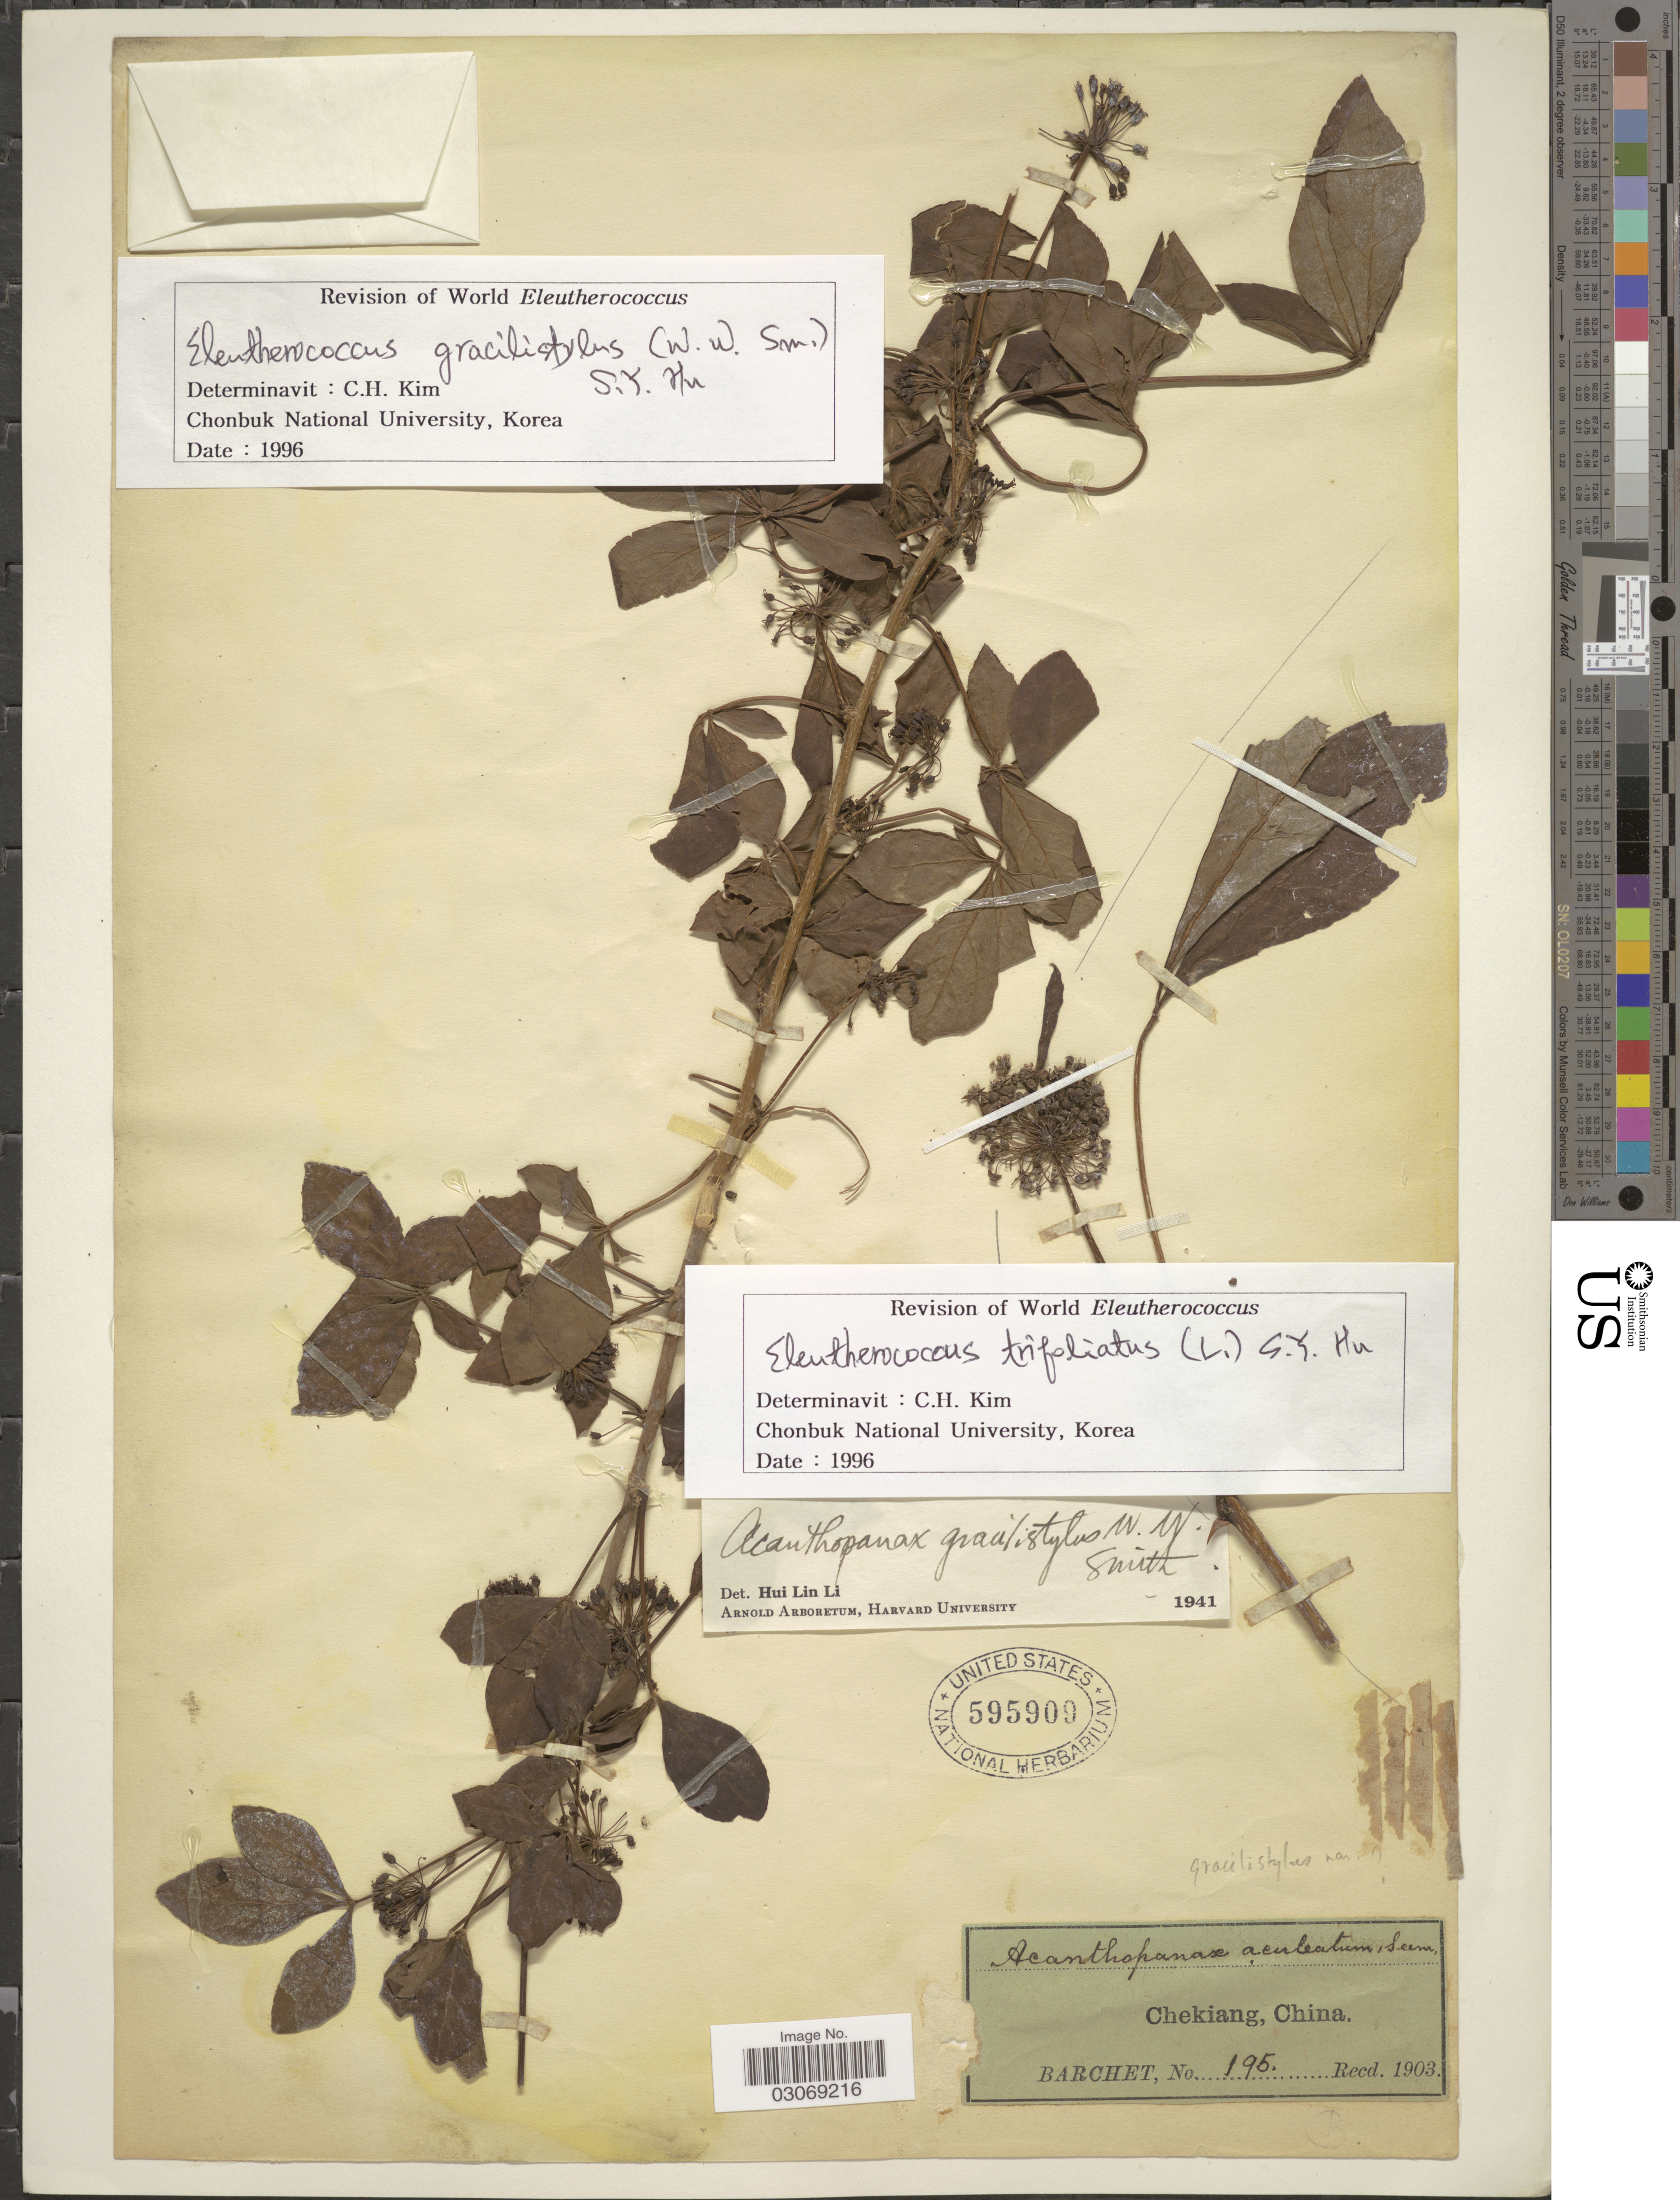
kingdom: Plantae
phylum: Tracheophyta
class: Magnoliopsida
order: Apiales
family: Araliaceae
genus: Eleutherococcus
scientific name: Eleutherococcus gracilistylus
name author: (W.W. Sm.) S.Y. Hu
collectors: Barchet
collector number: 195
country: China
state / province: Zhejiang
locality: Chekiang.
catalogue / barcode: US 595909